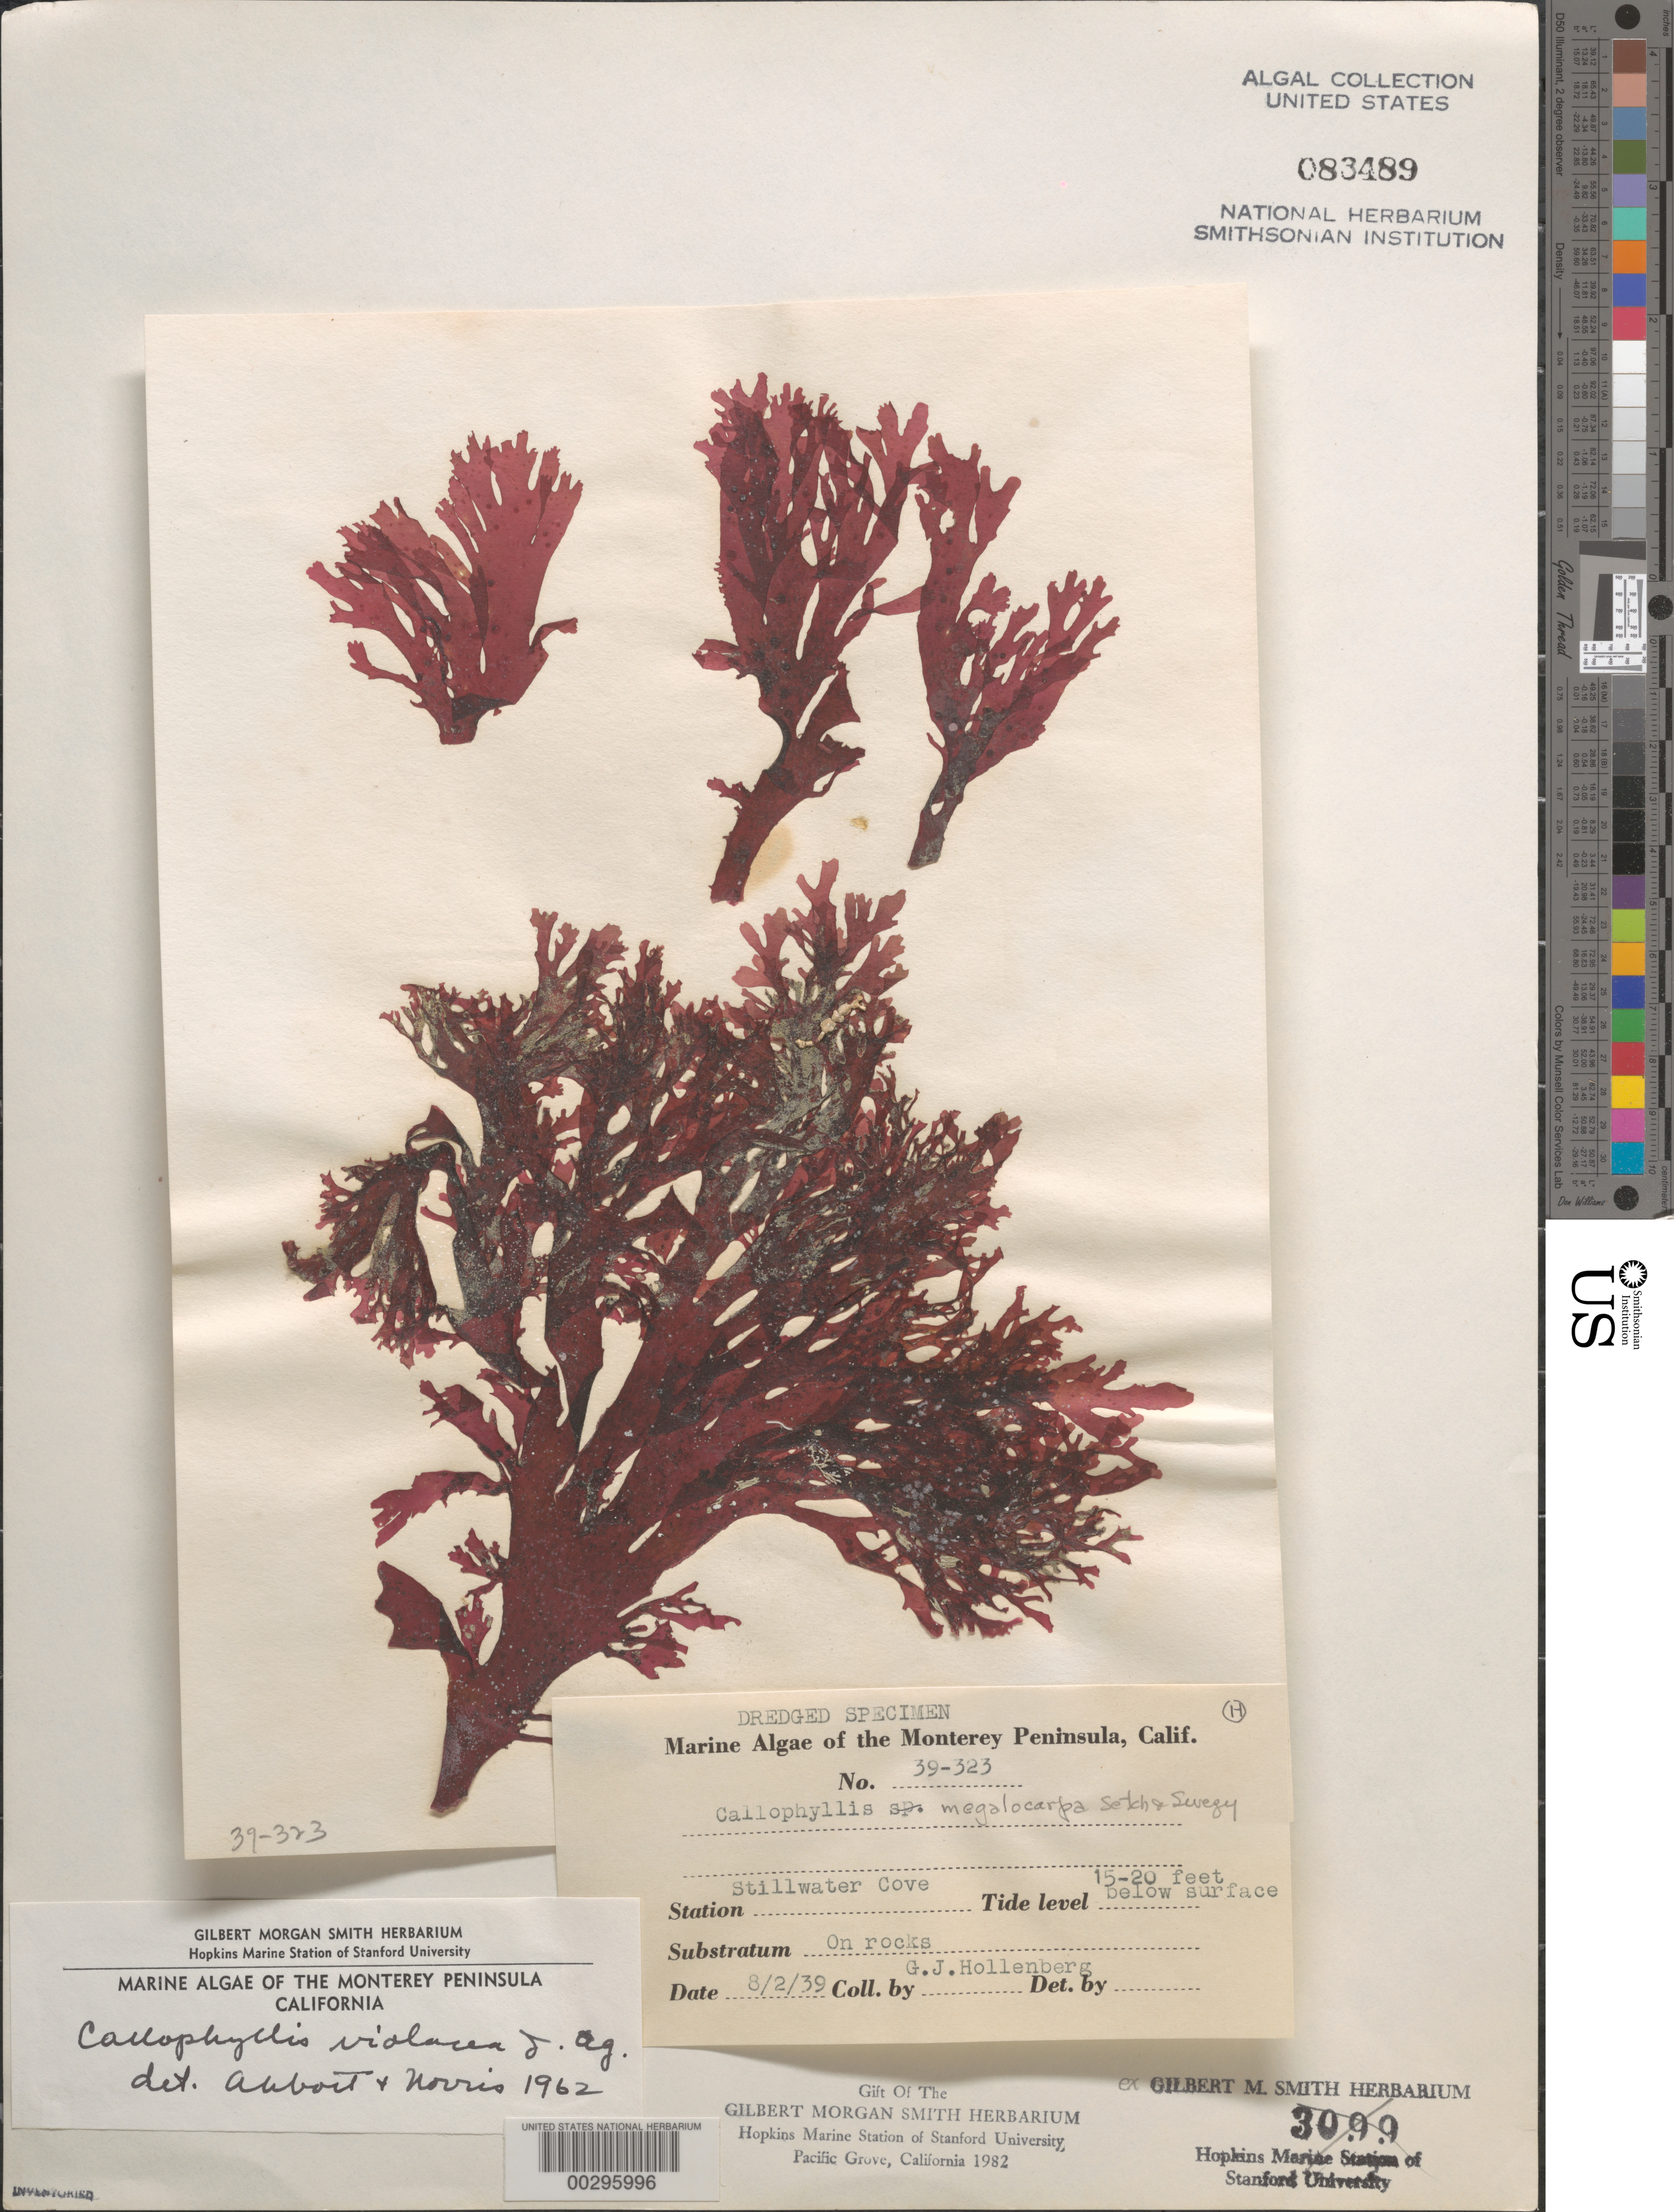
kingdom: Plantae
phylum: Rhodophyta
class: Florideophyceae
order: Gigartinales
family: Kallymeniaceae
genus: Callophyllis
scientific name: Callophyllis violacea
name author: J. Agardh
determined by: Abbott, I. A.; Norris, R. E.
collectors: G. Hollenberg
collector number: GJH 39-323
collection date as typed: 02 Aug 1939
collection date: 1939-08-02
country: United States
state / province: California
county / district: Monterey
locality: Stillwater Cove, Monterey Peninsula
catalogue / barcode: US 83489